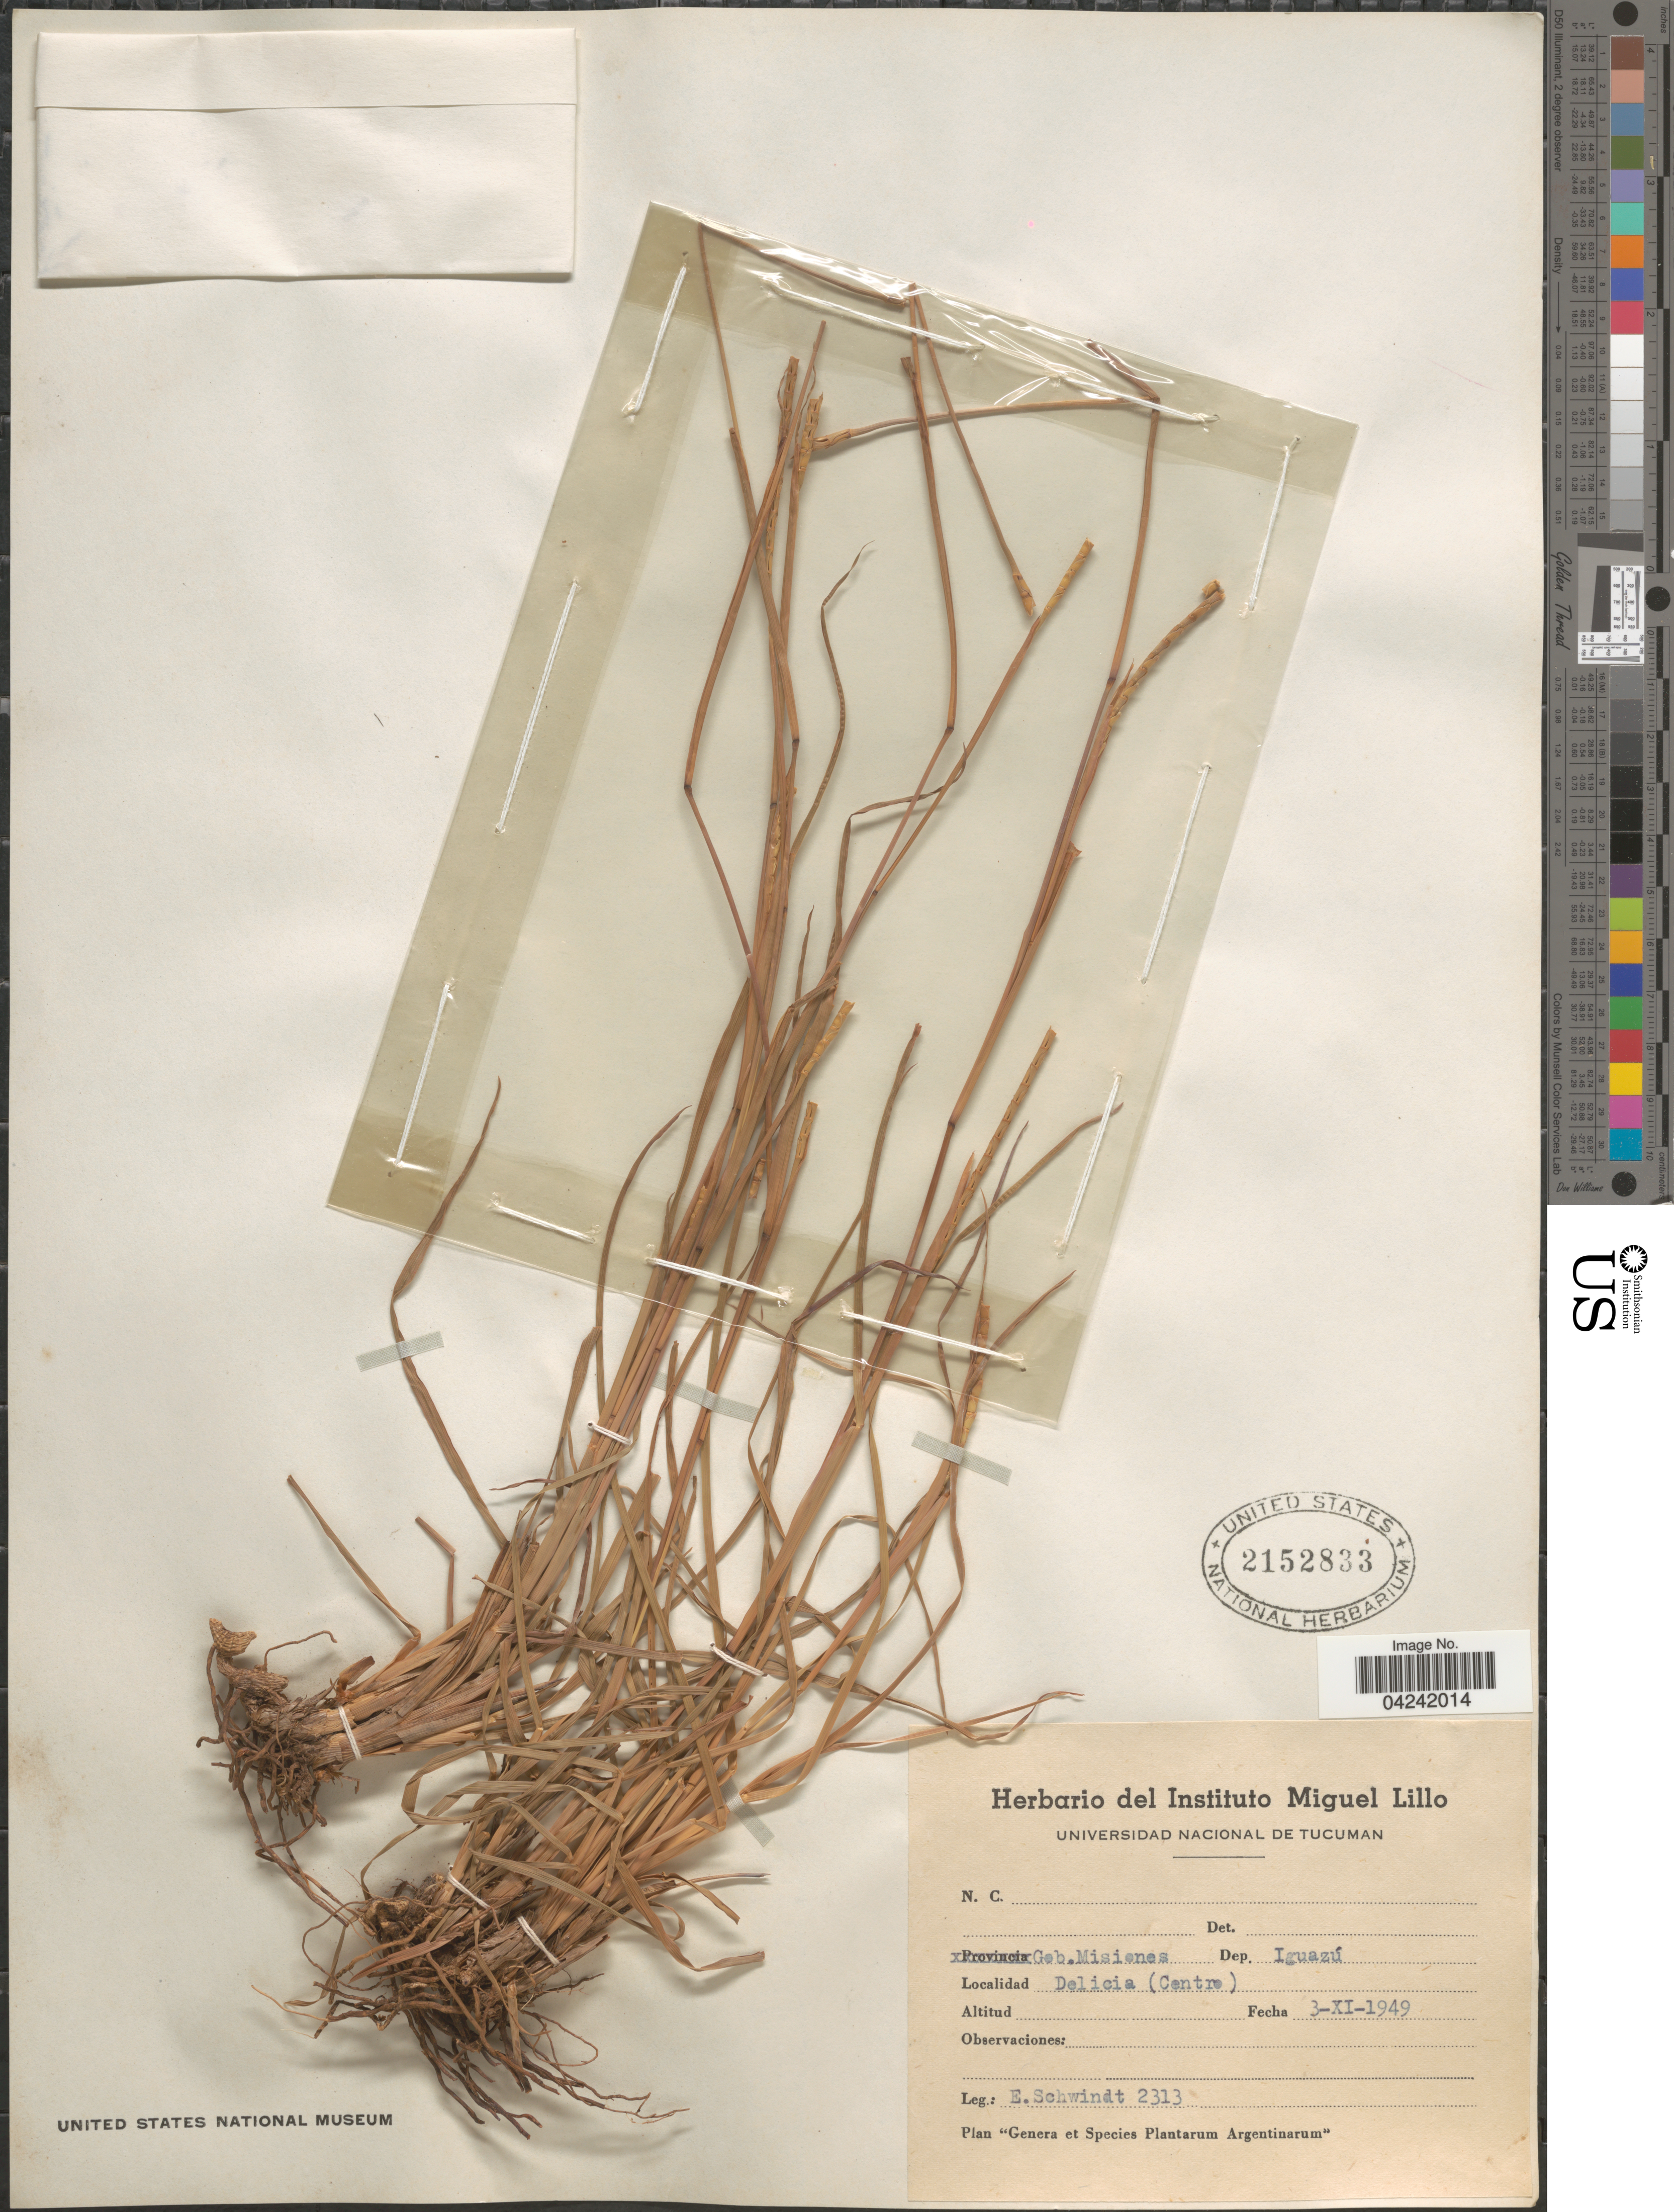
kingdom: Plantae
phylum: Tracheophyta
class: Liliopsida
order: Poales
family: Poaceae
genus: Mnesithea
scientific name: Mnesithea selloana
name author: (Hack.) de Koning & Sosef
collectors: E. Schwindt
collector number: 2313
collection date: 1949-11-03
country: Argentina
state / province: Misiones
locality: Gob. Misiones. Dep. Iguazú. Delicia (Centro).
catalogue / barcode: US 2152833